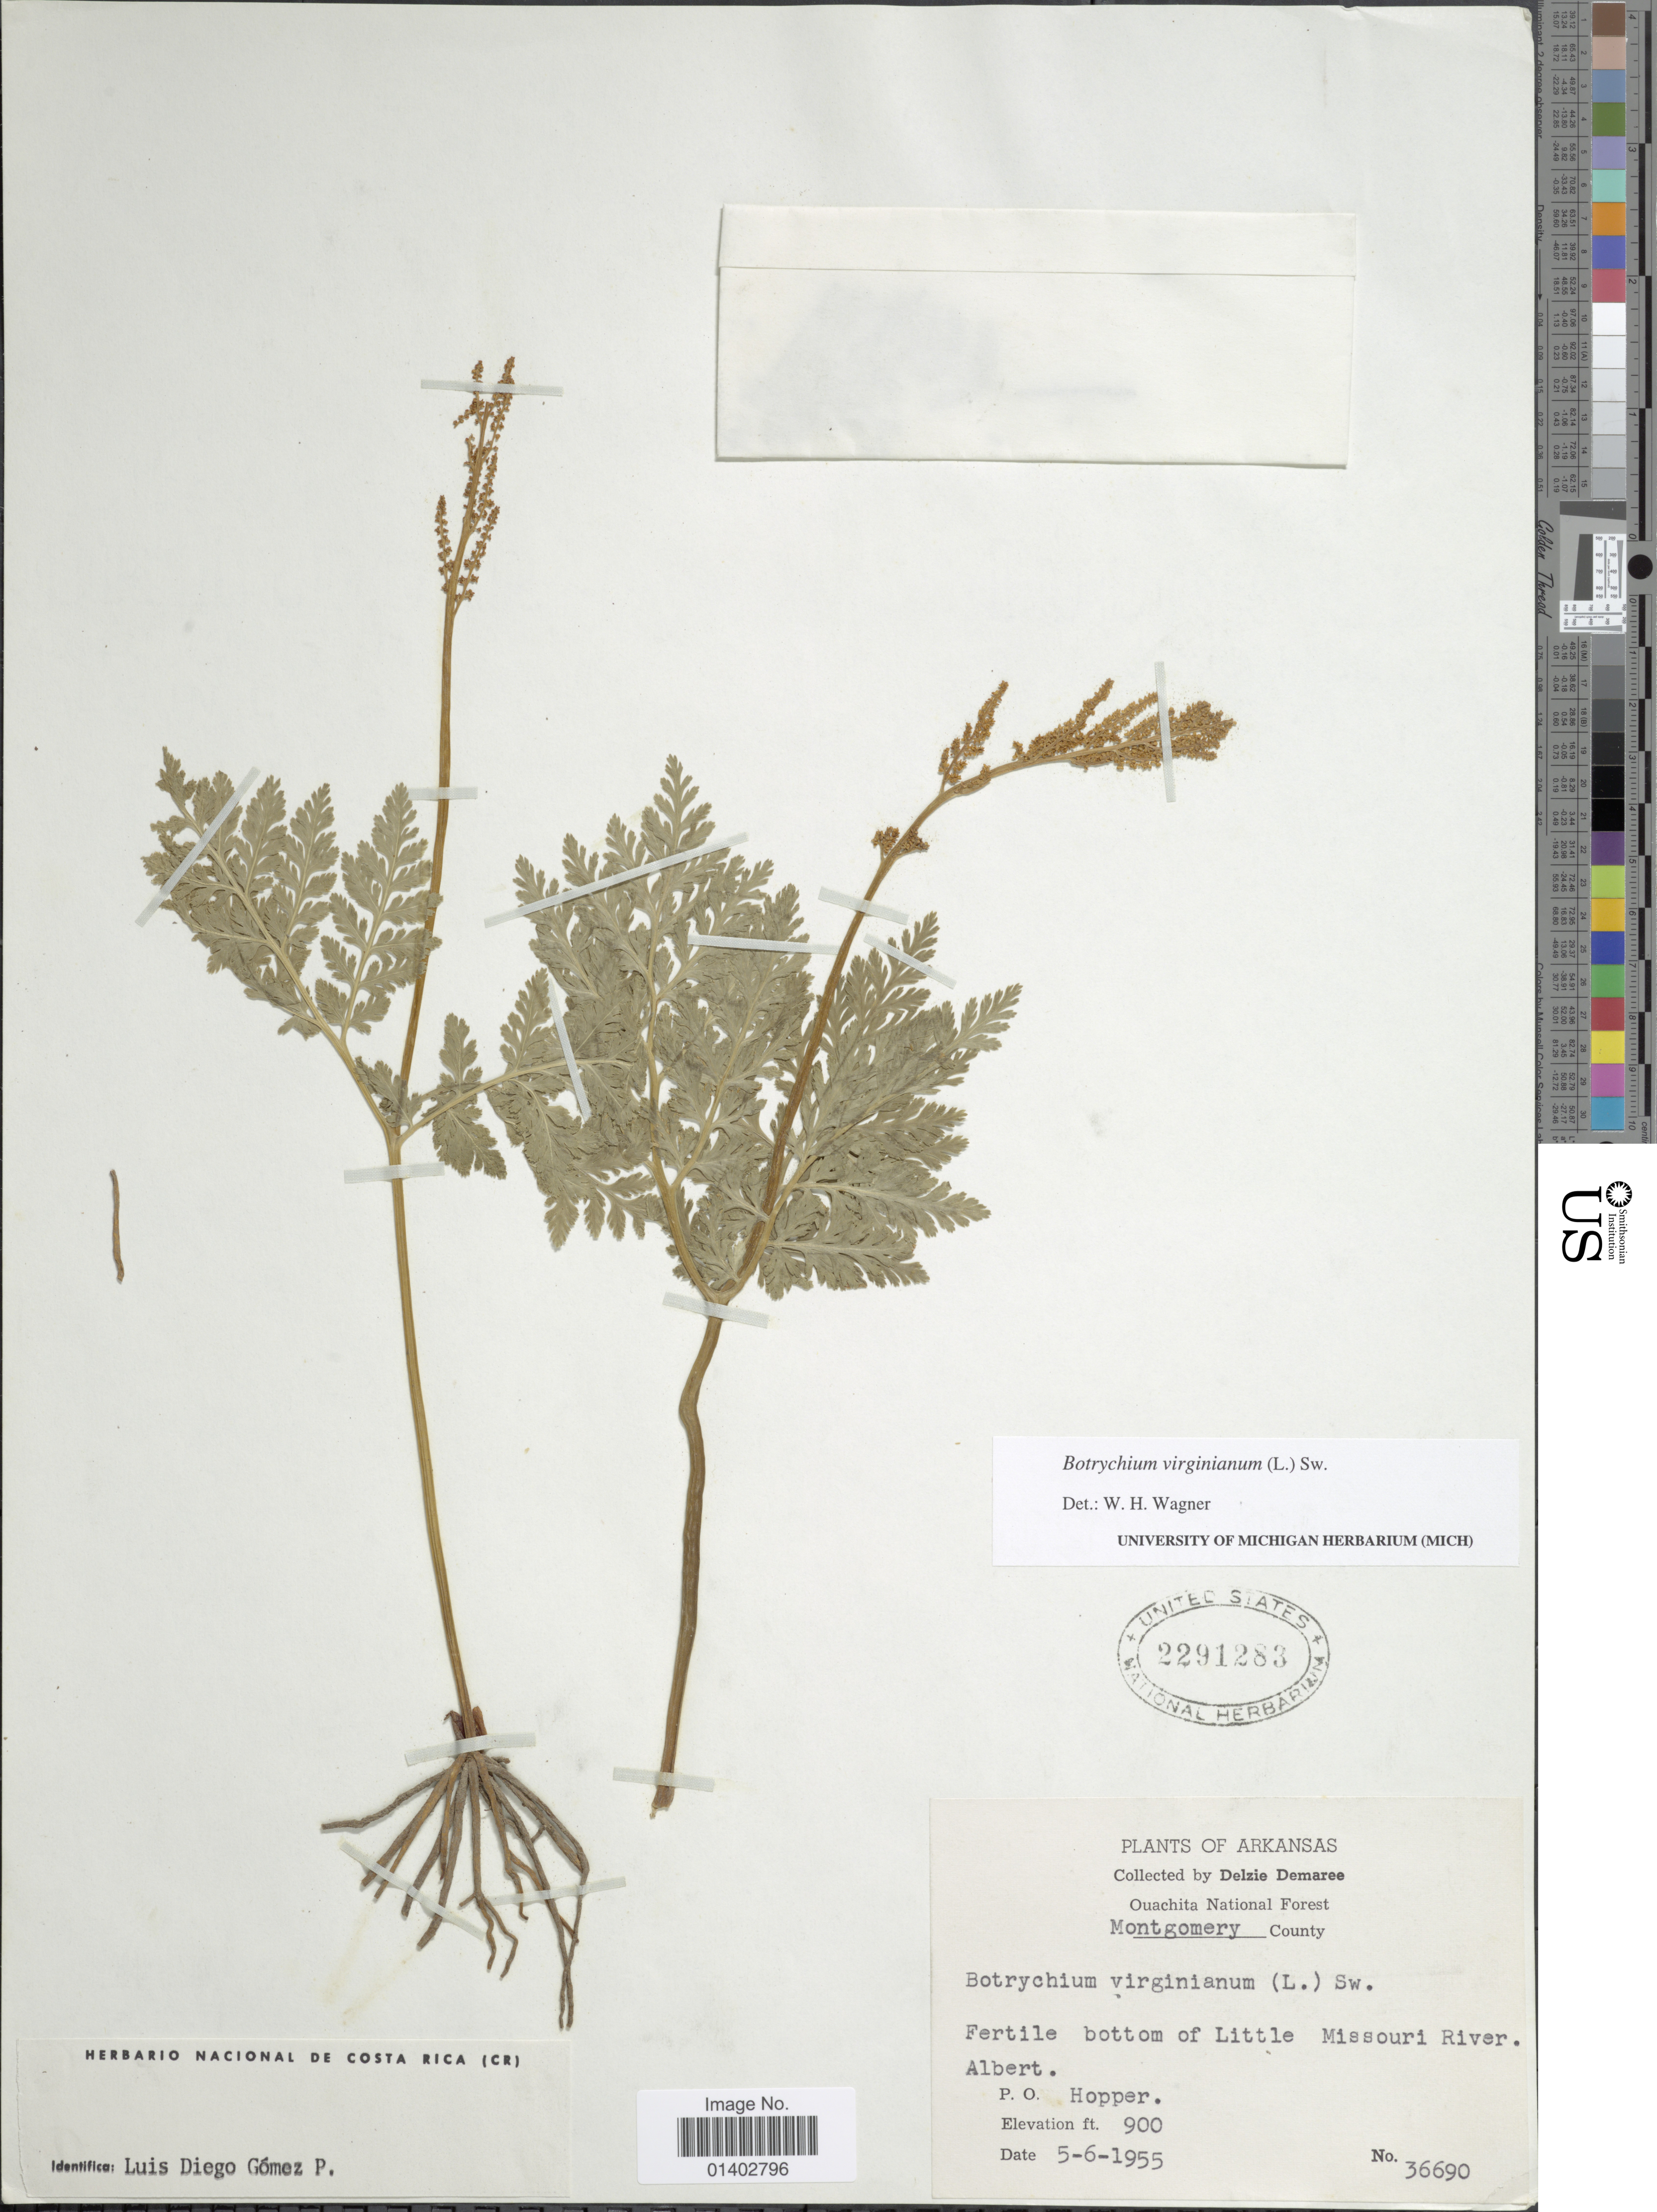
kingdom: Plantae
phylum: Tracheophyta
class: Polypodiopsida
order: Ophioglossales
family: Ophioglossaceae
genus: Botrychium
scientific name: Botrychium virginianum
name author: (L.) Sw.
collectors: D. Demaree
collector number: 36690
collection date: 1955-06-05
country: United States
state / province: Arkansas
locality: Montgomery County, Fertille bottom of Little Missouri River. Albert, P.O. Hopper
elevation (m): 274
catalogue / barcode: US 2291283